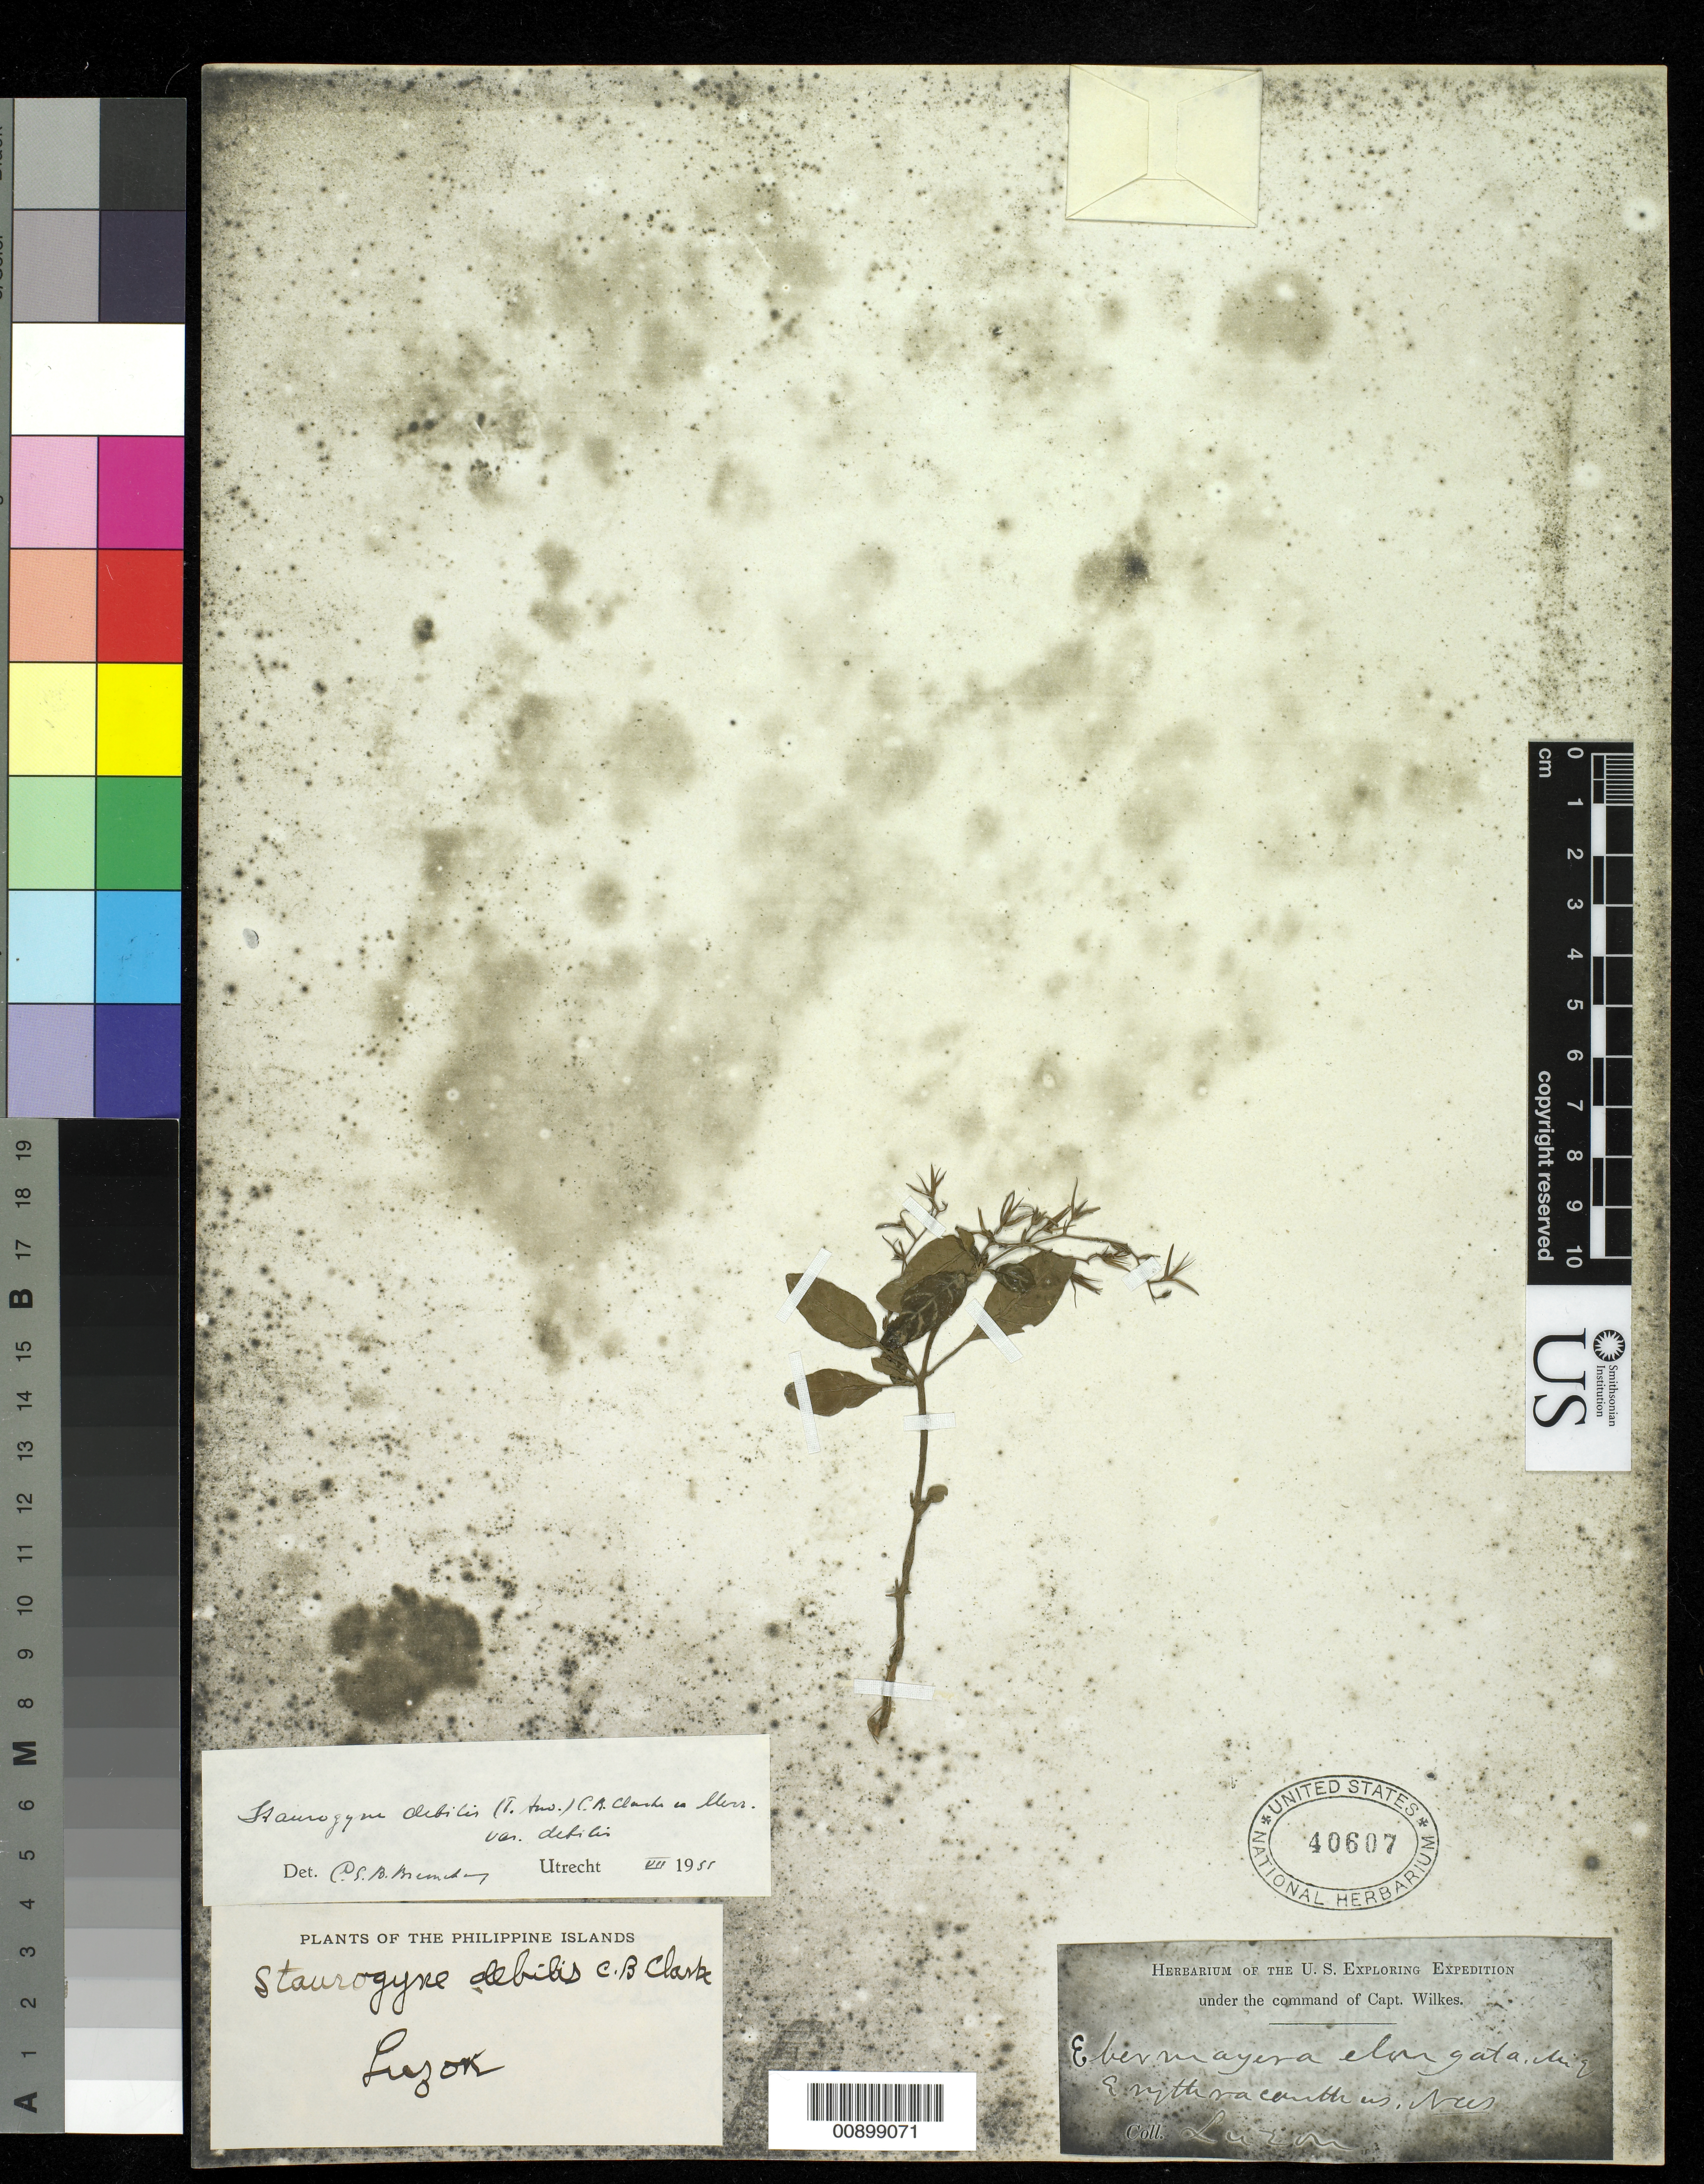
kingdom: Plantae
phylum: Tracheophyta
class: Magnoliopsida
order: Lamiales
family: Acanthaceae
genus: Staurogyne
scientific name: Staurogyne debilis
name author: (T. Anderson) C.B. Clarke ex Merr.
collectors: Wilkes Explor. Exped.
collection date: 1838/1842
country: Philippines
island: Luzon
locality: Luzon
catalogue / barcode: US 40607